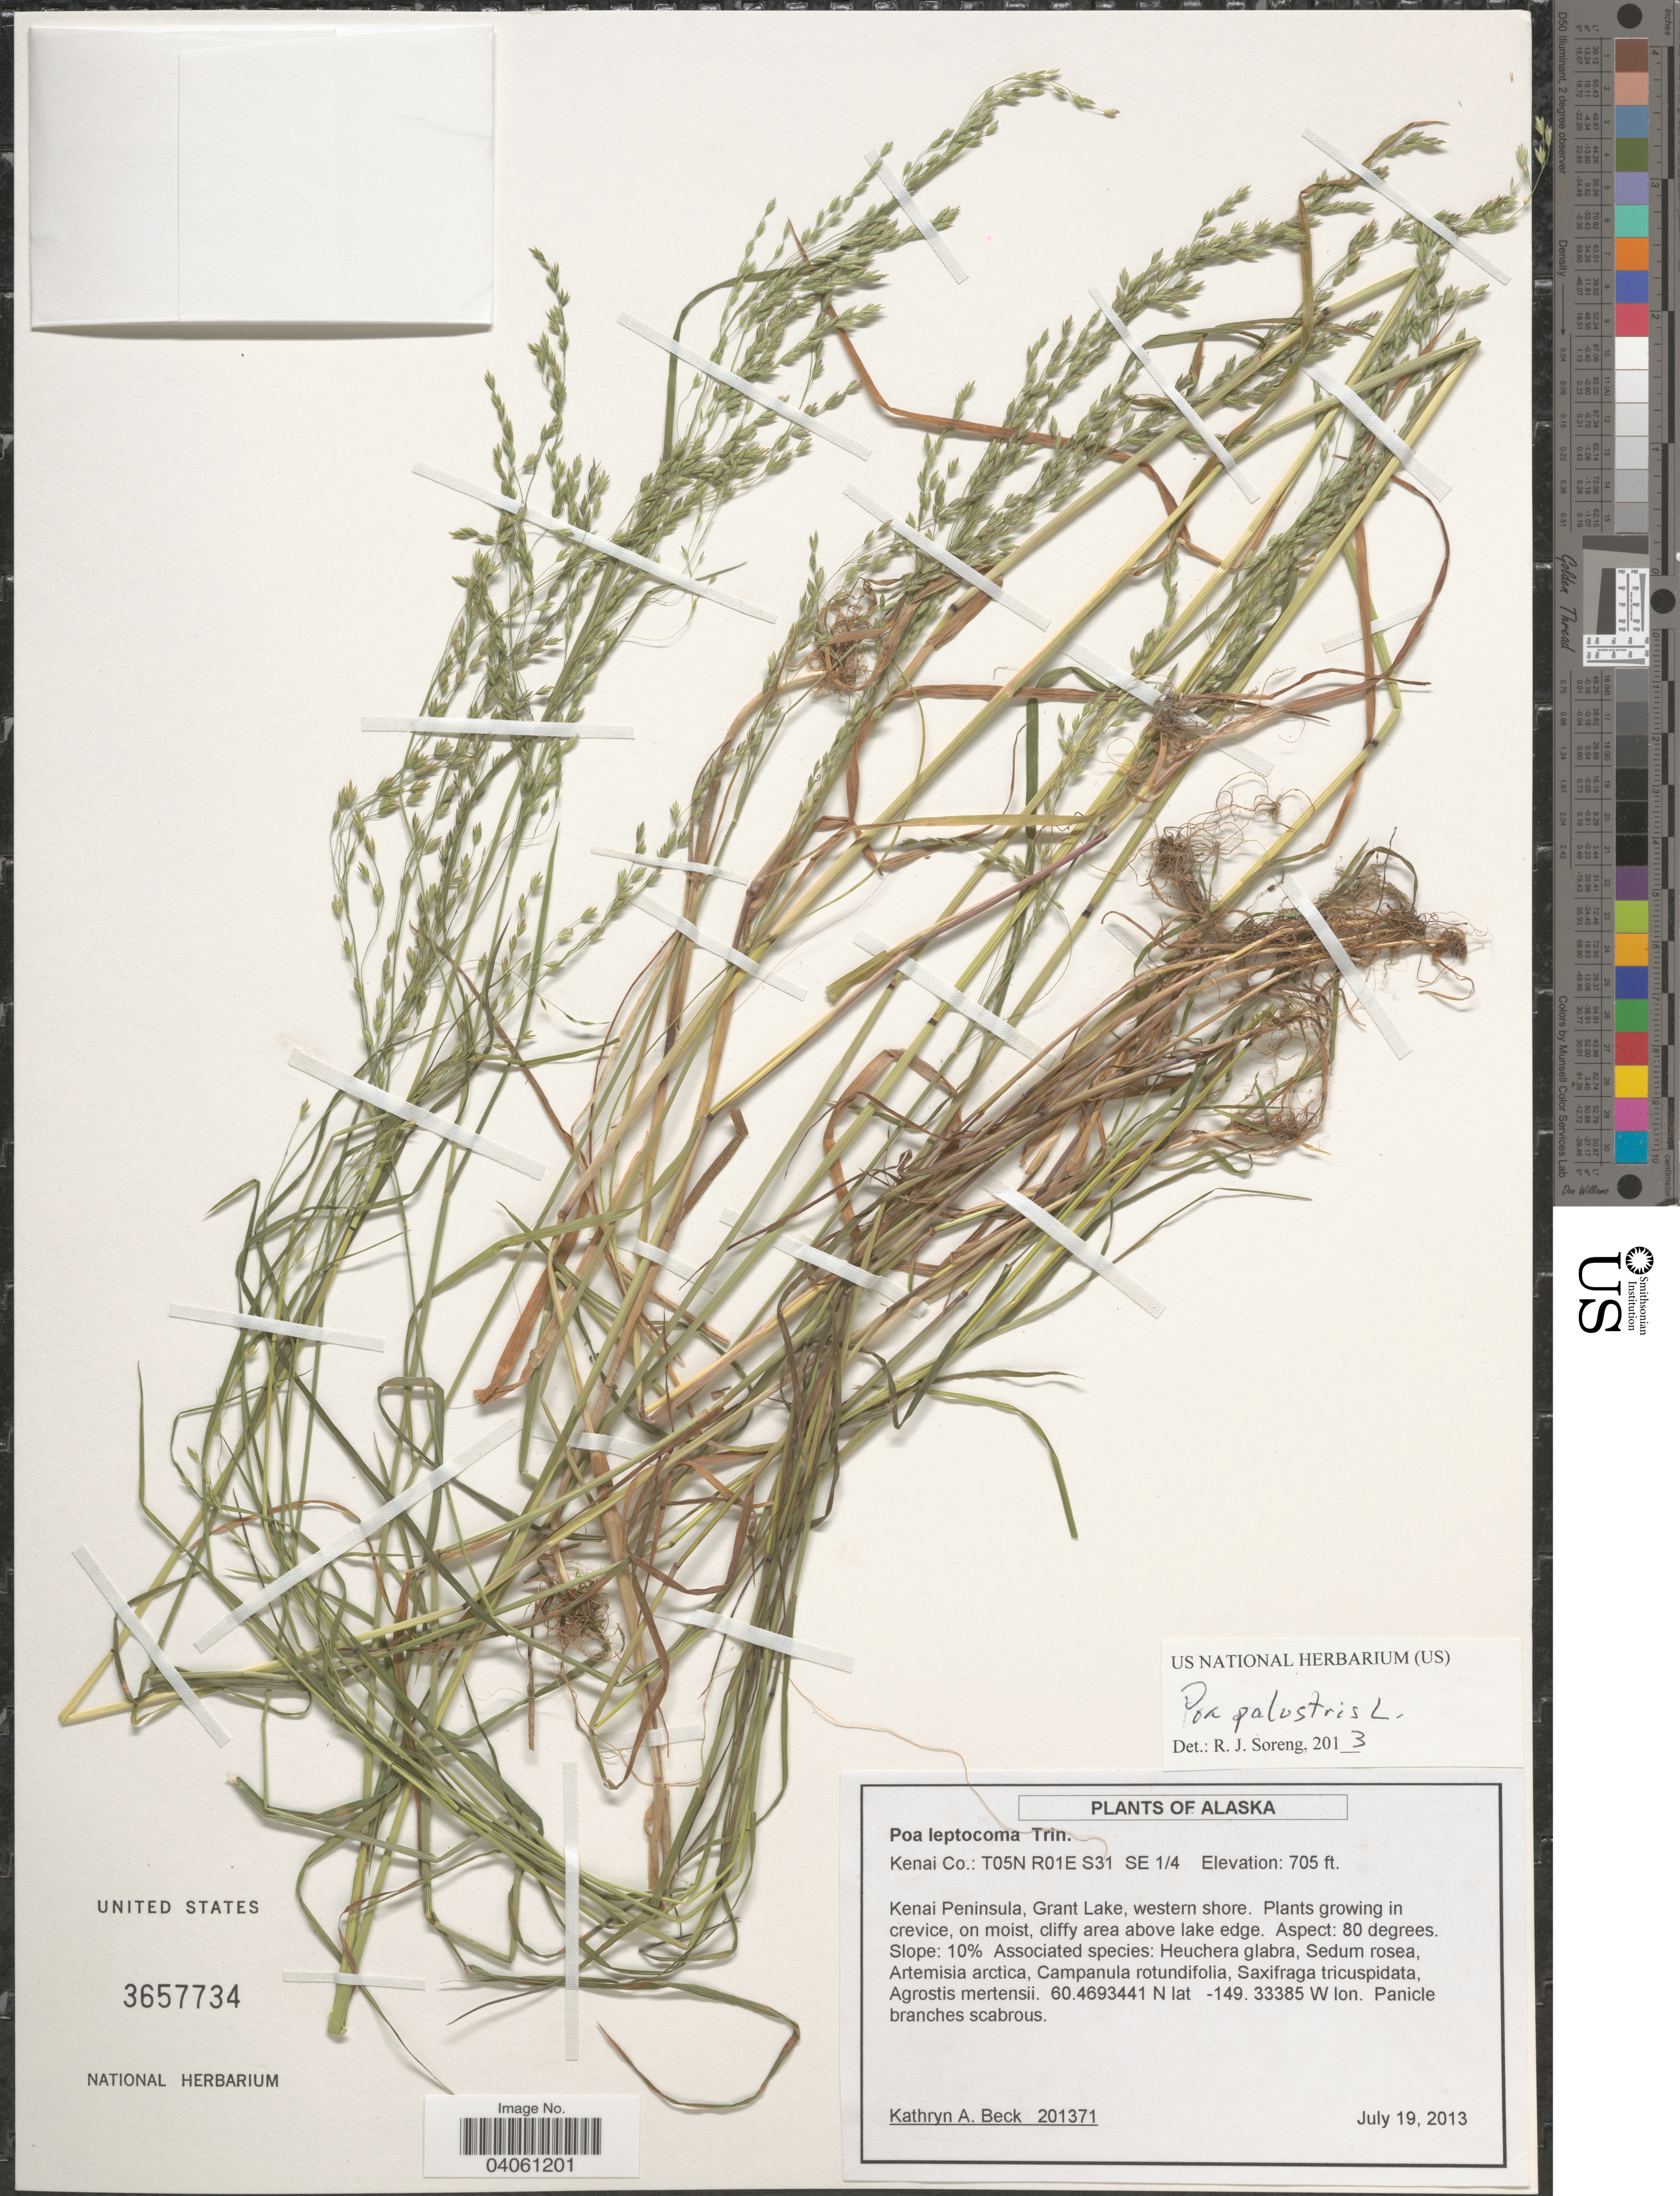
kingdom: Plantae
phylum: Tracheophyta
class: Liliopsida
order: Poales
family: Poaceae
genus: Poa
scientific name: Poa palustris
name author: L.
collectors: K. Beck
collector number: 201371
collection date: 2013-07-19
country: United States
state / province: Alaska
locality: Kenai Co.: T05N R01E S31 SE¼. Kenai Peninsula, Grant Lake, western shore. Plants growing in crevice, on moist, cliffy area above lake edge.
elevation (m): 215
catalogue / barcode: US 3657734